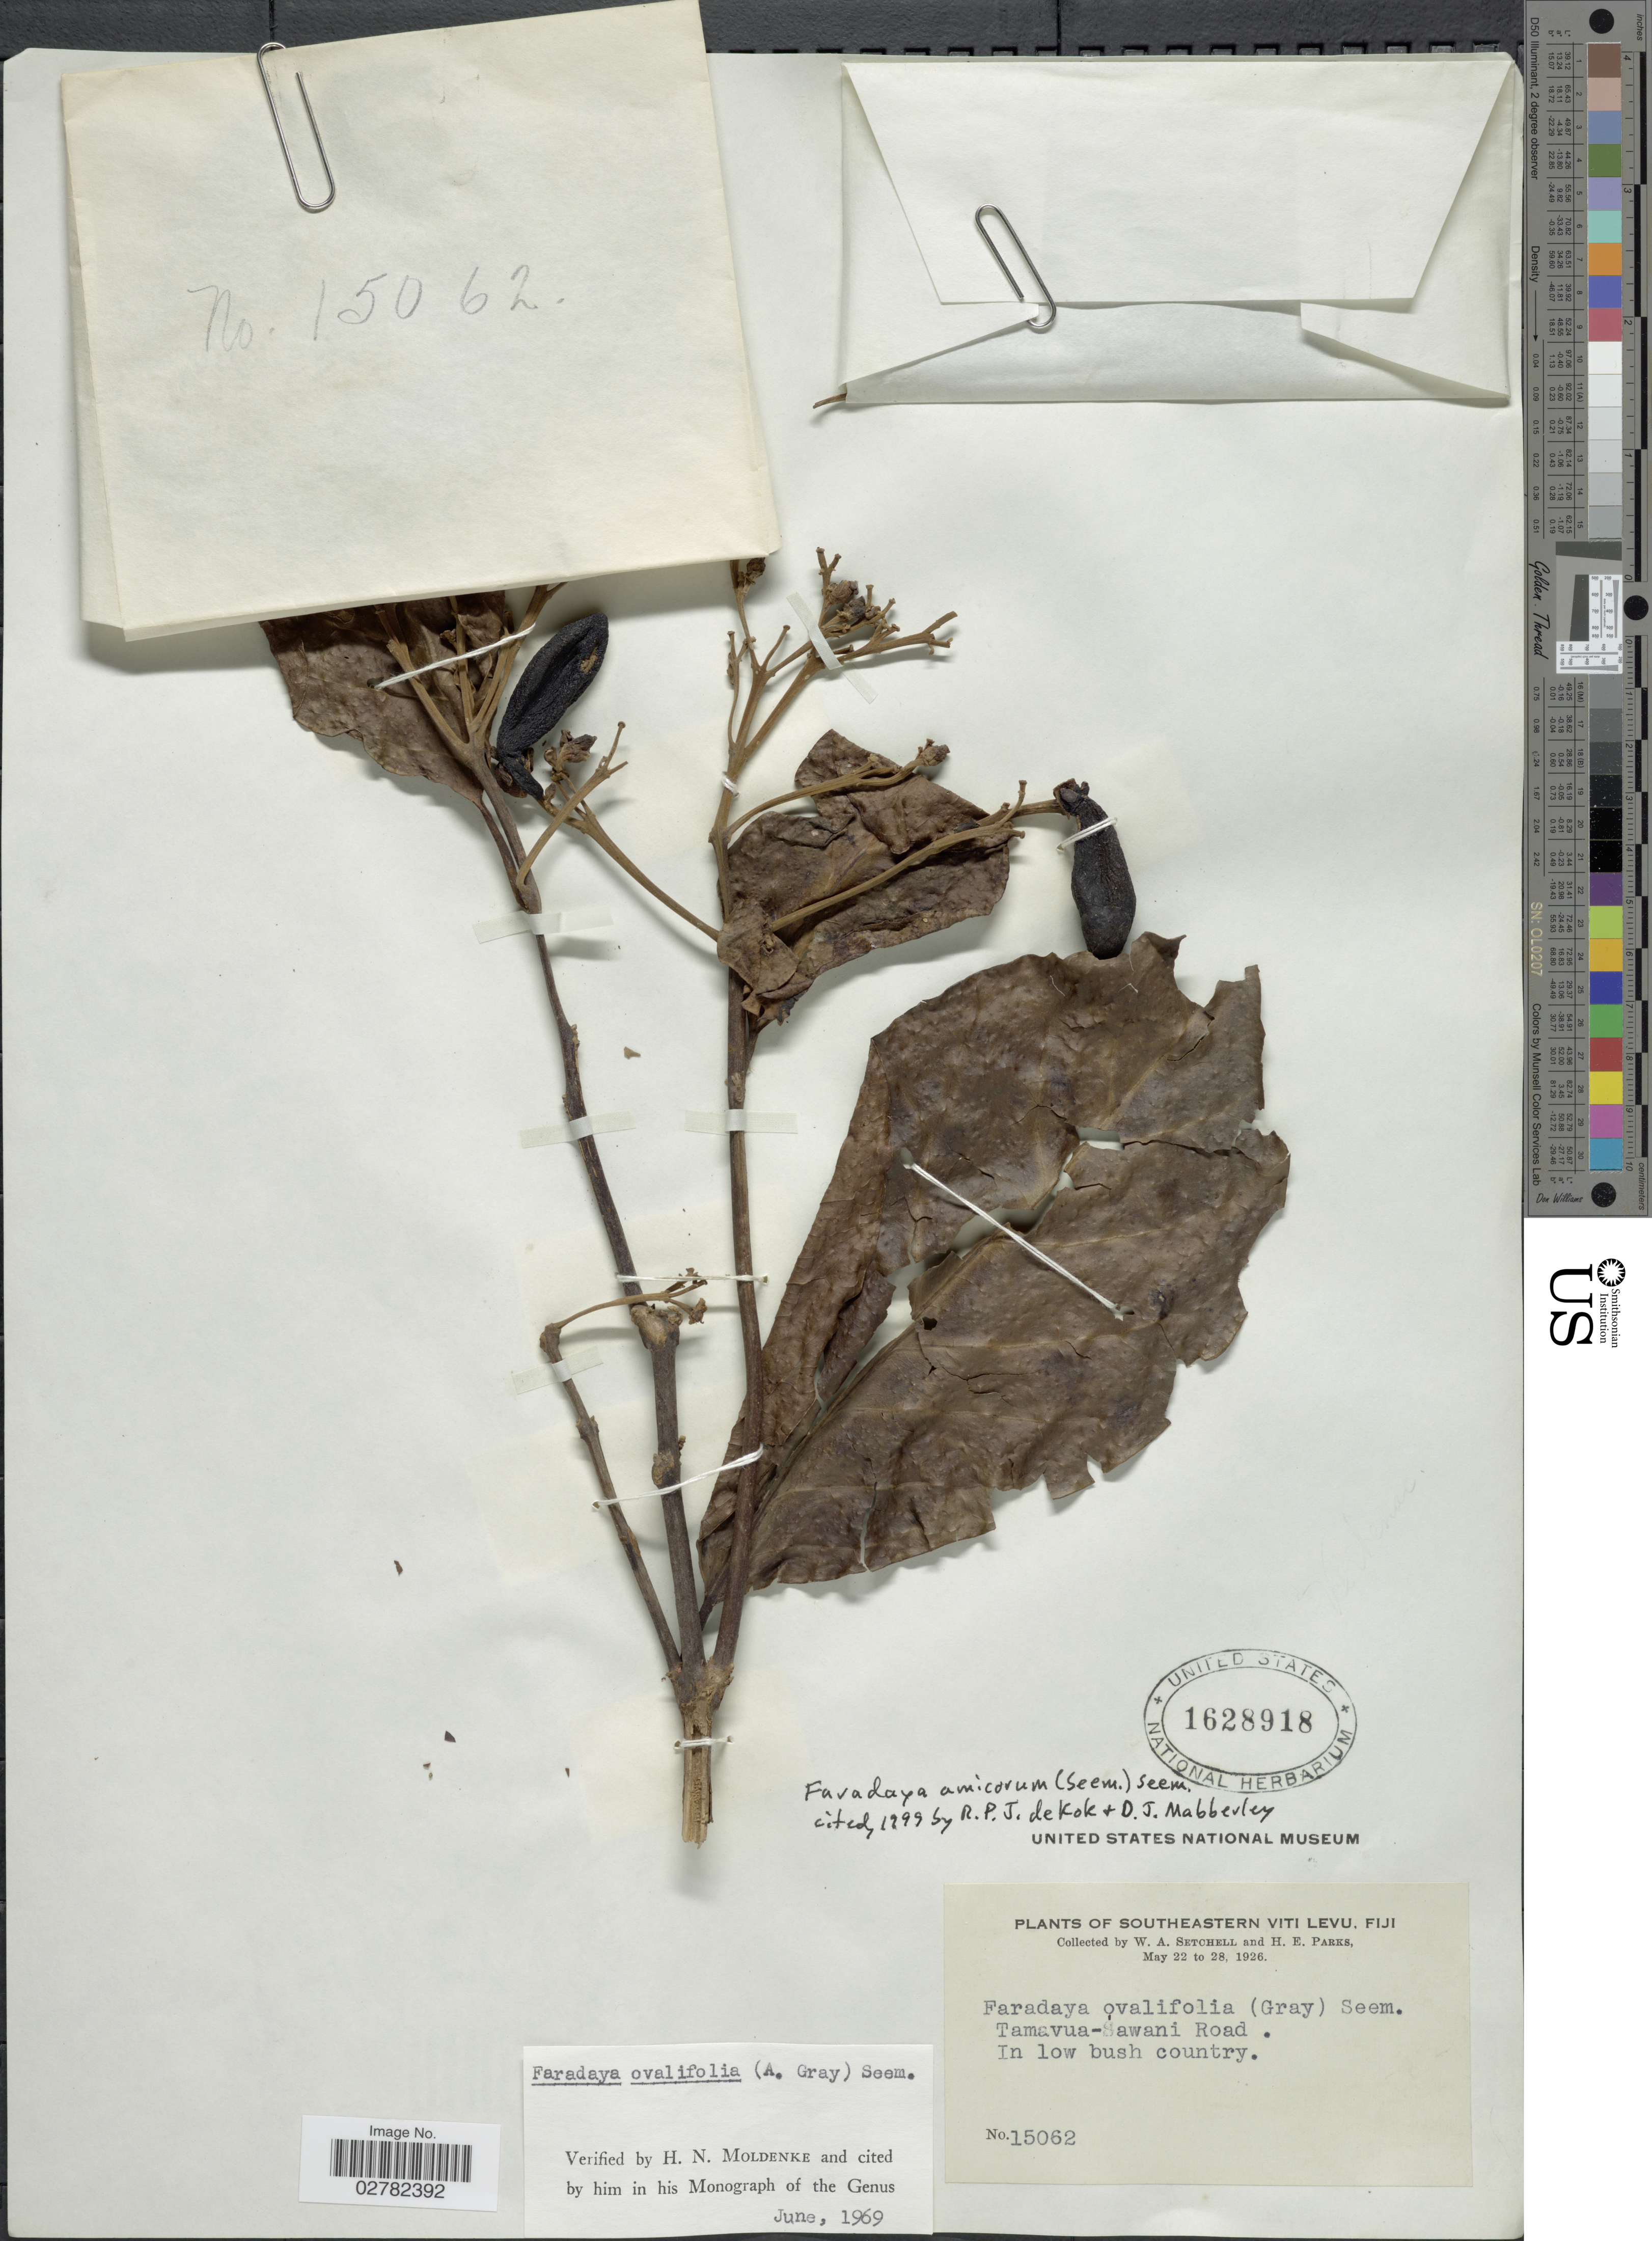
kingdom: Plantae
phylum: Tracheophyta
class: Magnoliopsida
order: Lamiales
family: Lamiaceae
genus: Faradaya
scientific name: Faradaya amicorum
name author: (Seem.) Seem.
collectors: W. Setchell & H. E. Parks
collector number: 15026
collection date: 1926-05-22/1926-05-28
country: Fiji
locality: Southeastern Viti Levu, Tamavua-Sawani Road.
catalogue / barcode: US 1628918